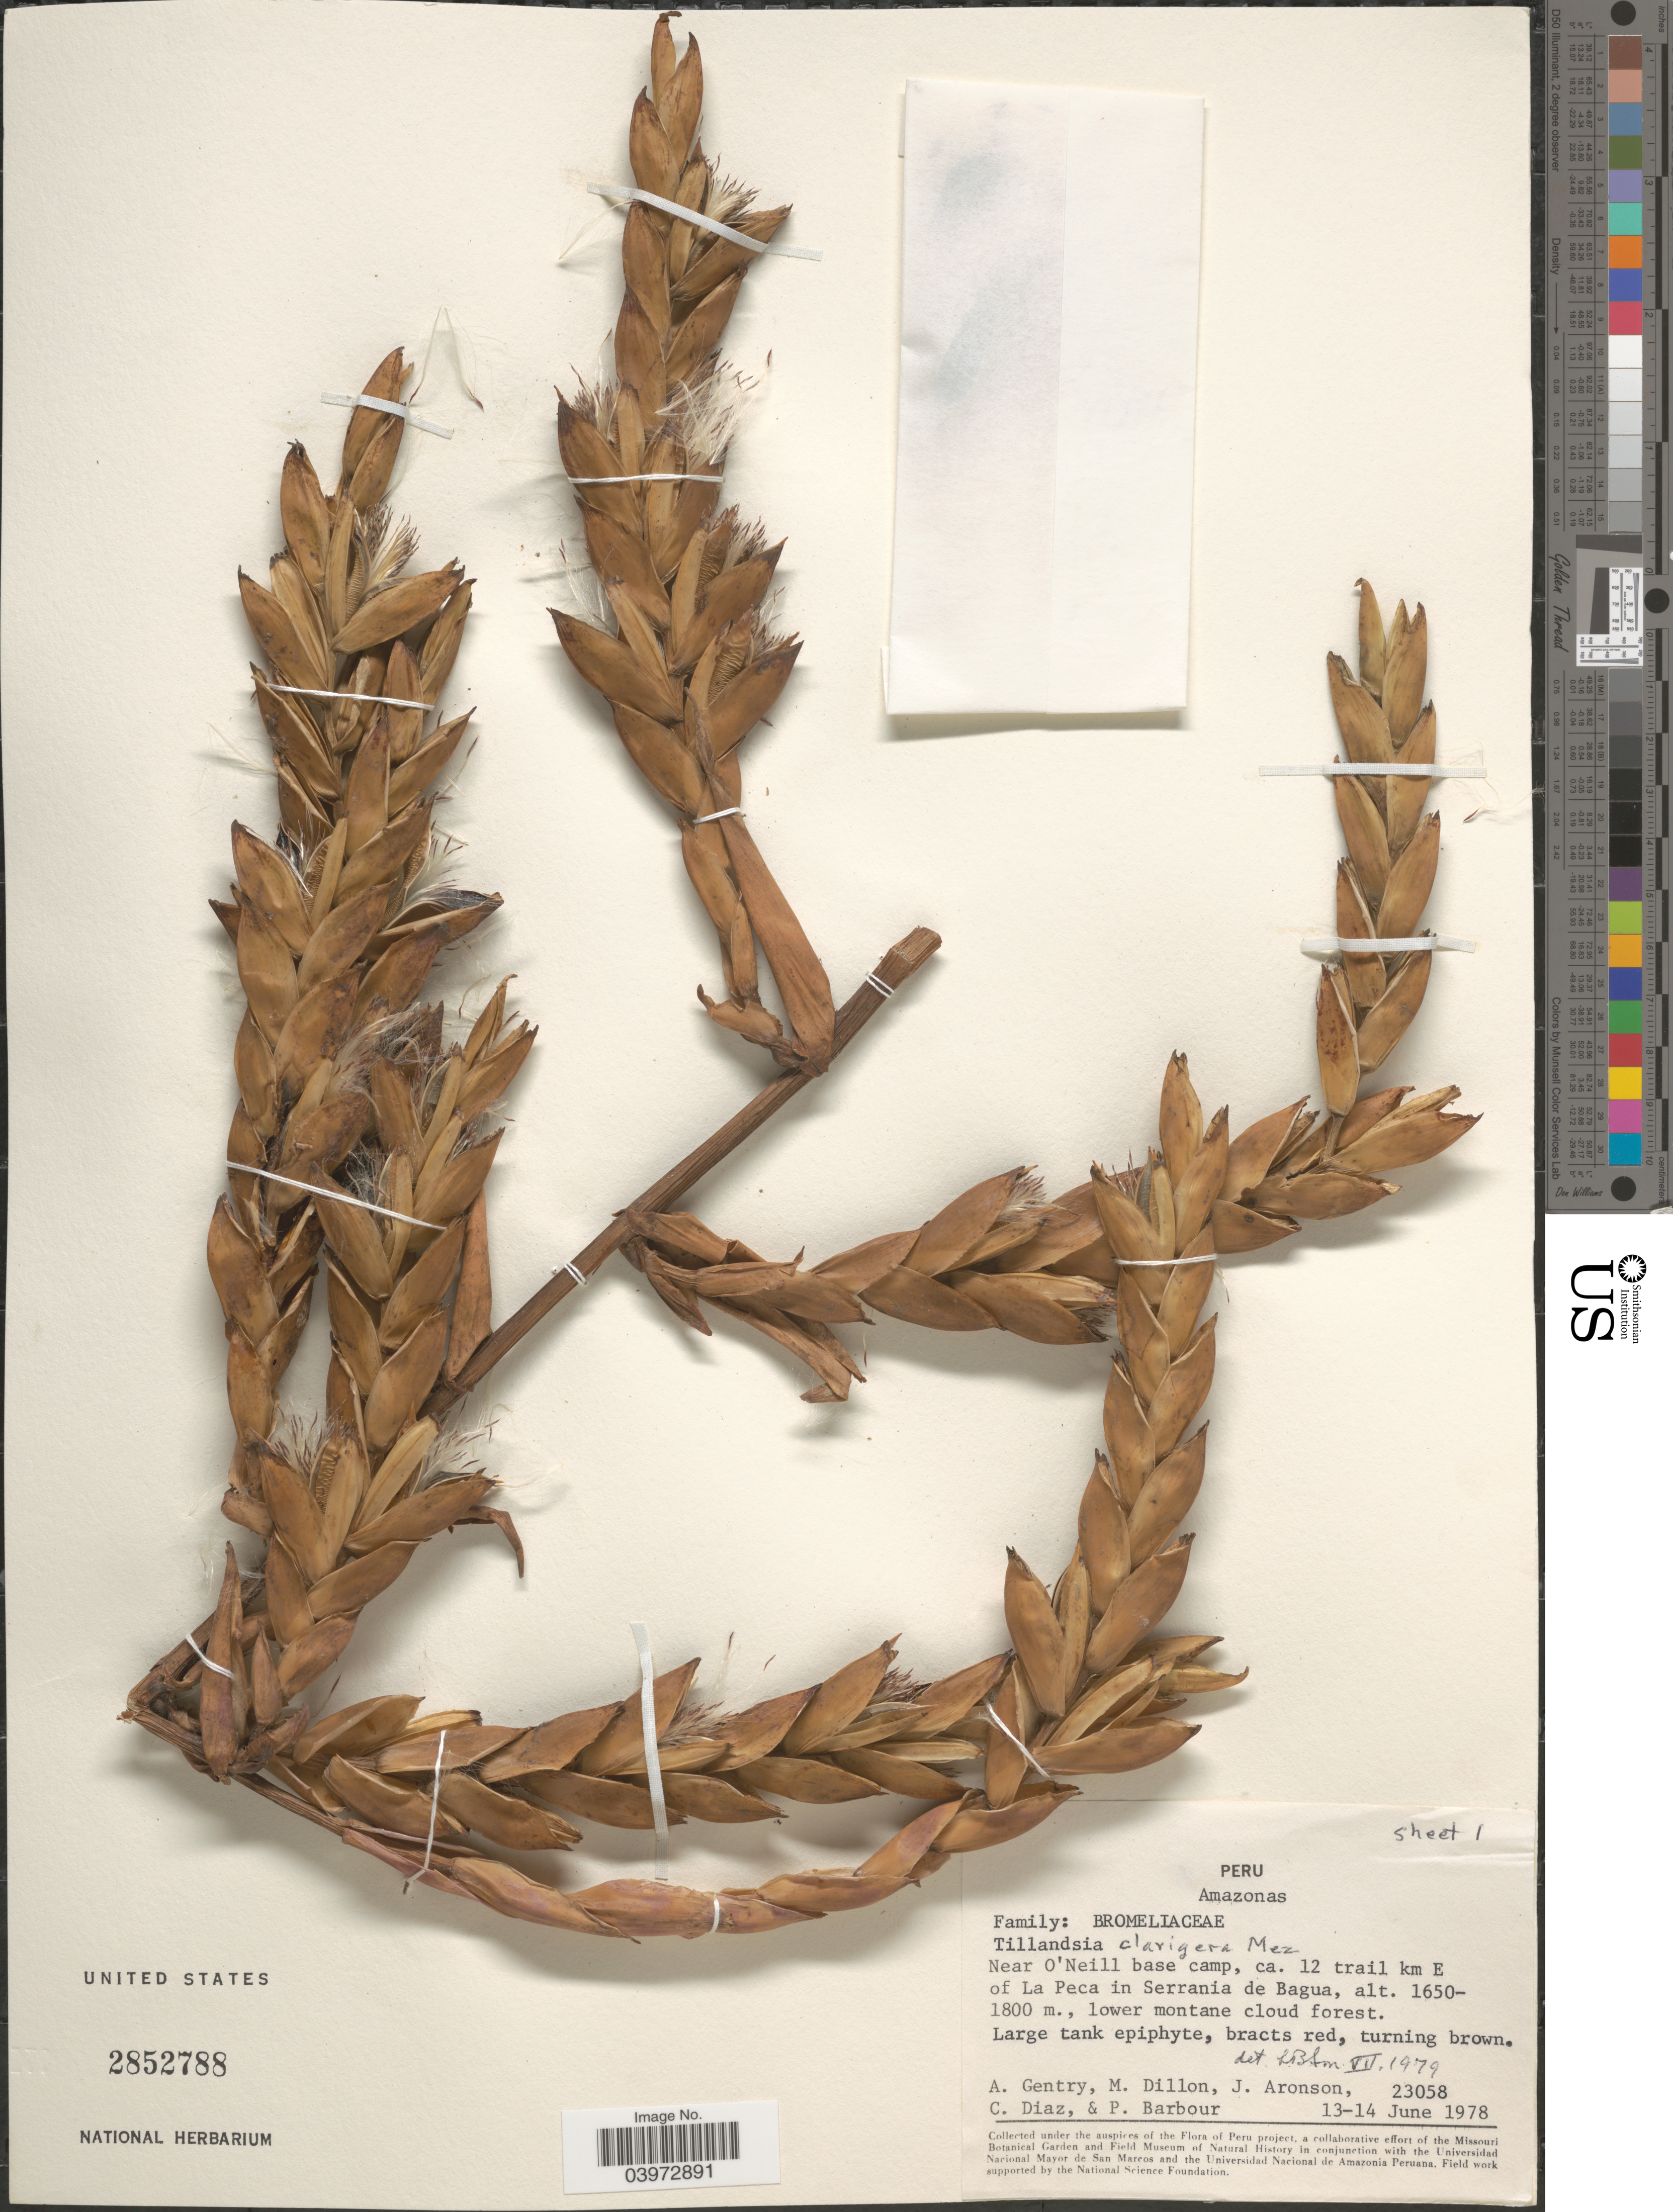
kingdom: Plantae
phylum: Tracheophyta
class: Liliopsida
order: Poales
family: Bromeliaceae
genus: Tillandsia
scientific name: Tillandsia clavigera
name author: Mez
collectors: A. H. Gentry, M. O. Dillon, J. Aronson, C. Díaz & P. Barbour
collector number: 23058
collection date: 1978-06-13/1978-06-14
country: Peru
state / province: Amazonas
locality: Near O'Neill base camp, ca. 12 trail km E of La Peca in Serrania de Bagua.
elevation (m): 1650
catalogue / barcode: US 2852788